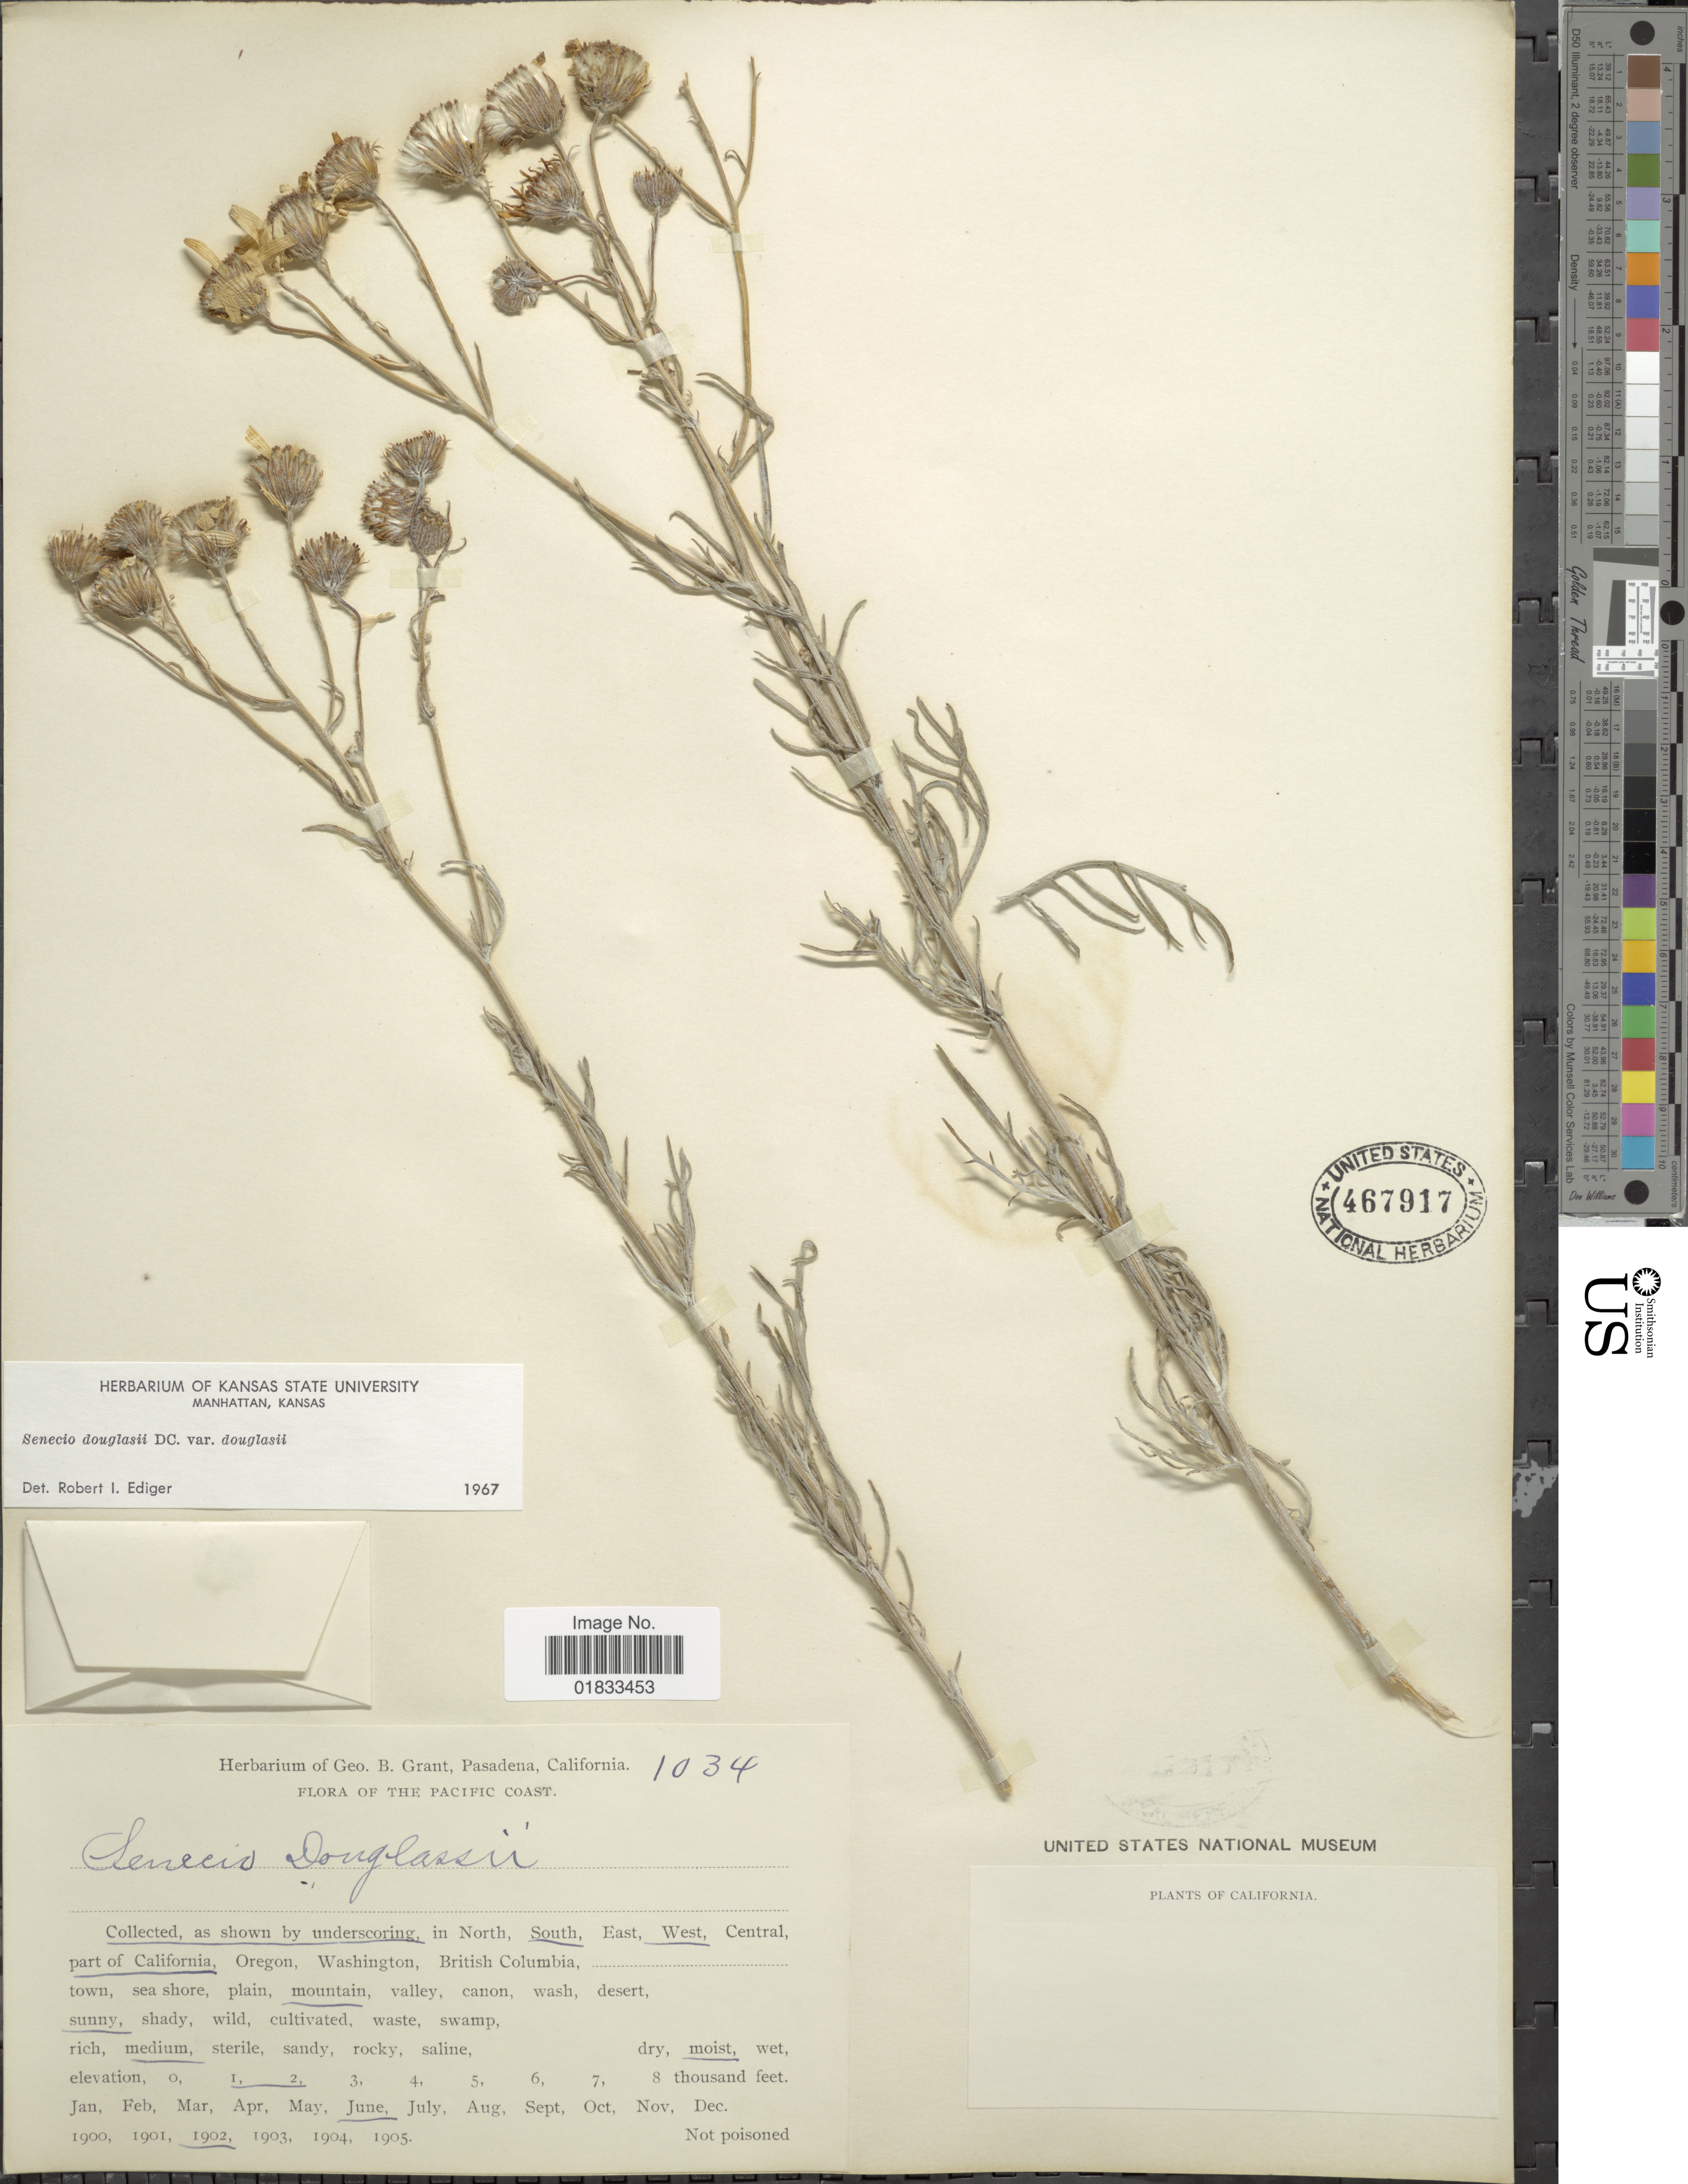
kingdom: Plantae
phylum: Tracheophyta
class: Magnoliopsida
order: Asterales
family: Asteraceae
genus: Senecio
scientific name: Senecio flaccidus var. douglasii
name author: (DC.) B.L. Turner & T.M. Barkley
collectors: ex herb. G. B. Grant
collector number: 1034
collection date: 1902-06-01/1902-06-02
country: United States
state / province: California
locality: South West part of California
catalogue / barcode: US 467917